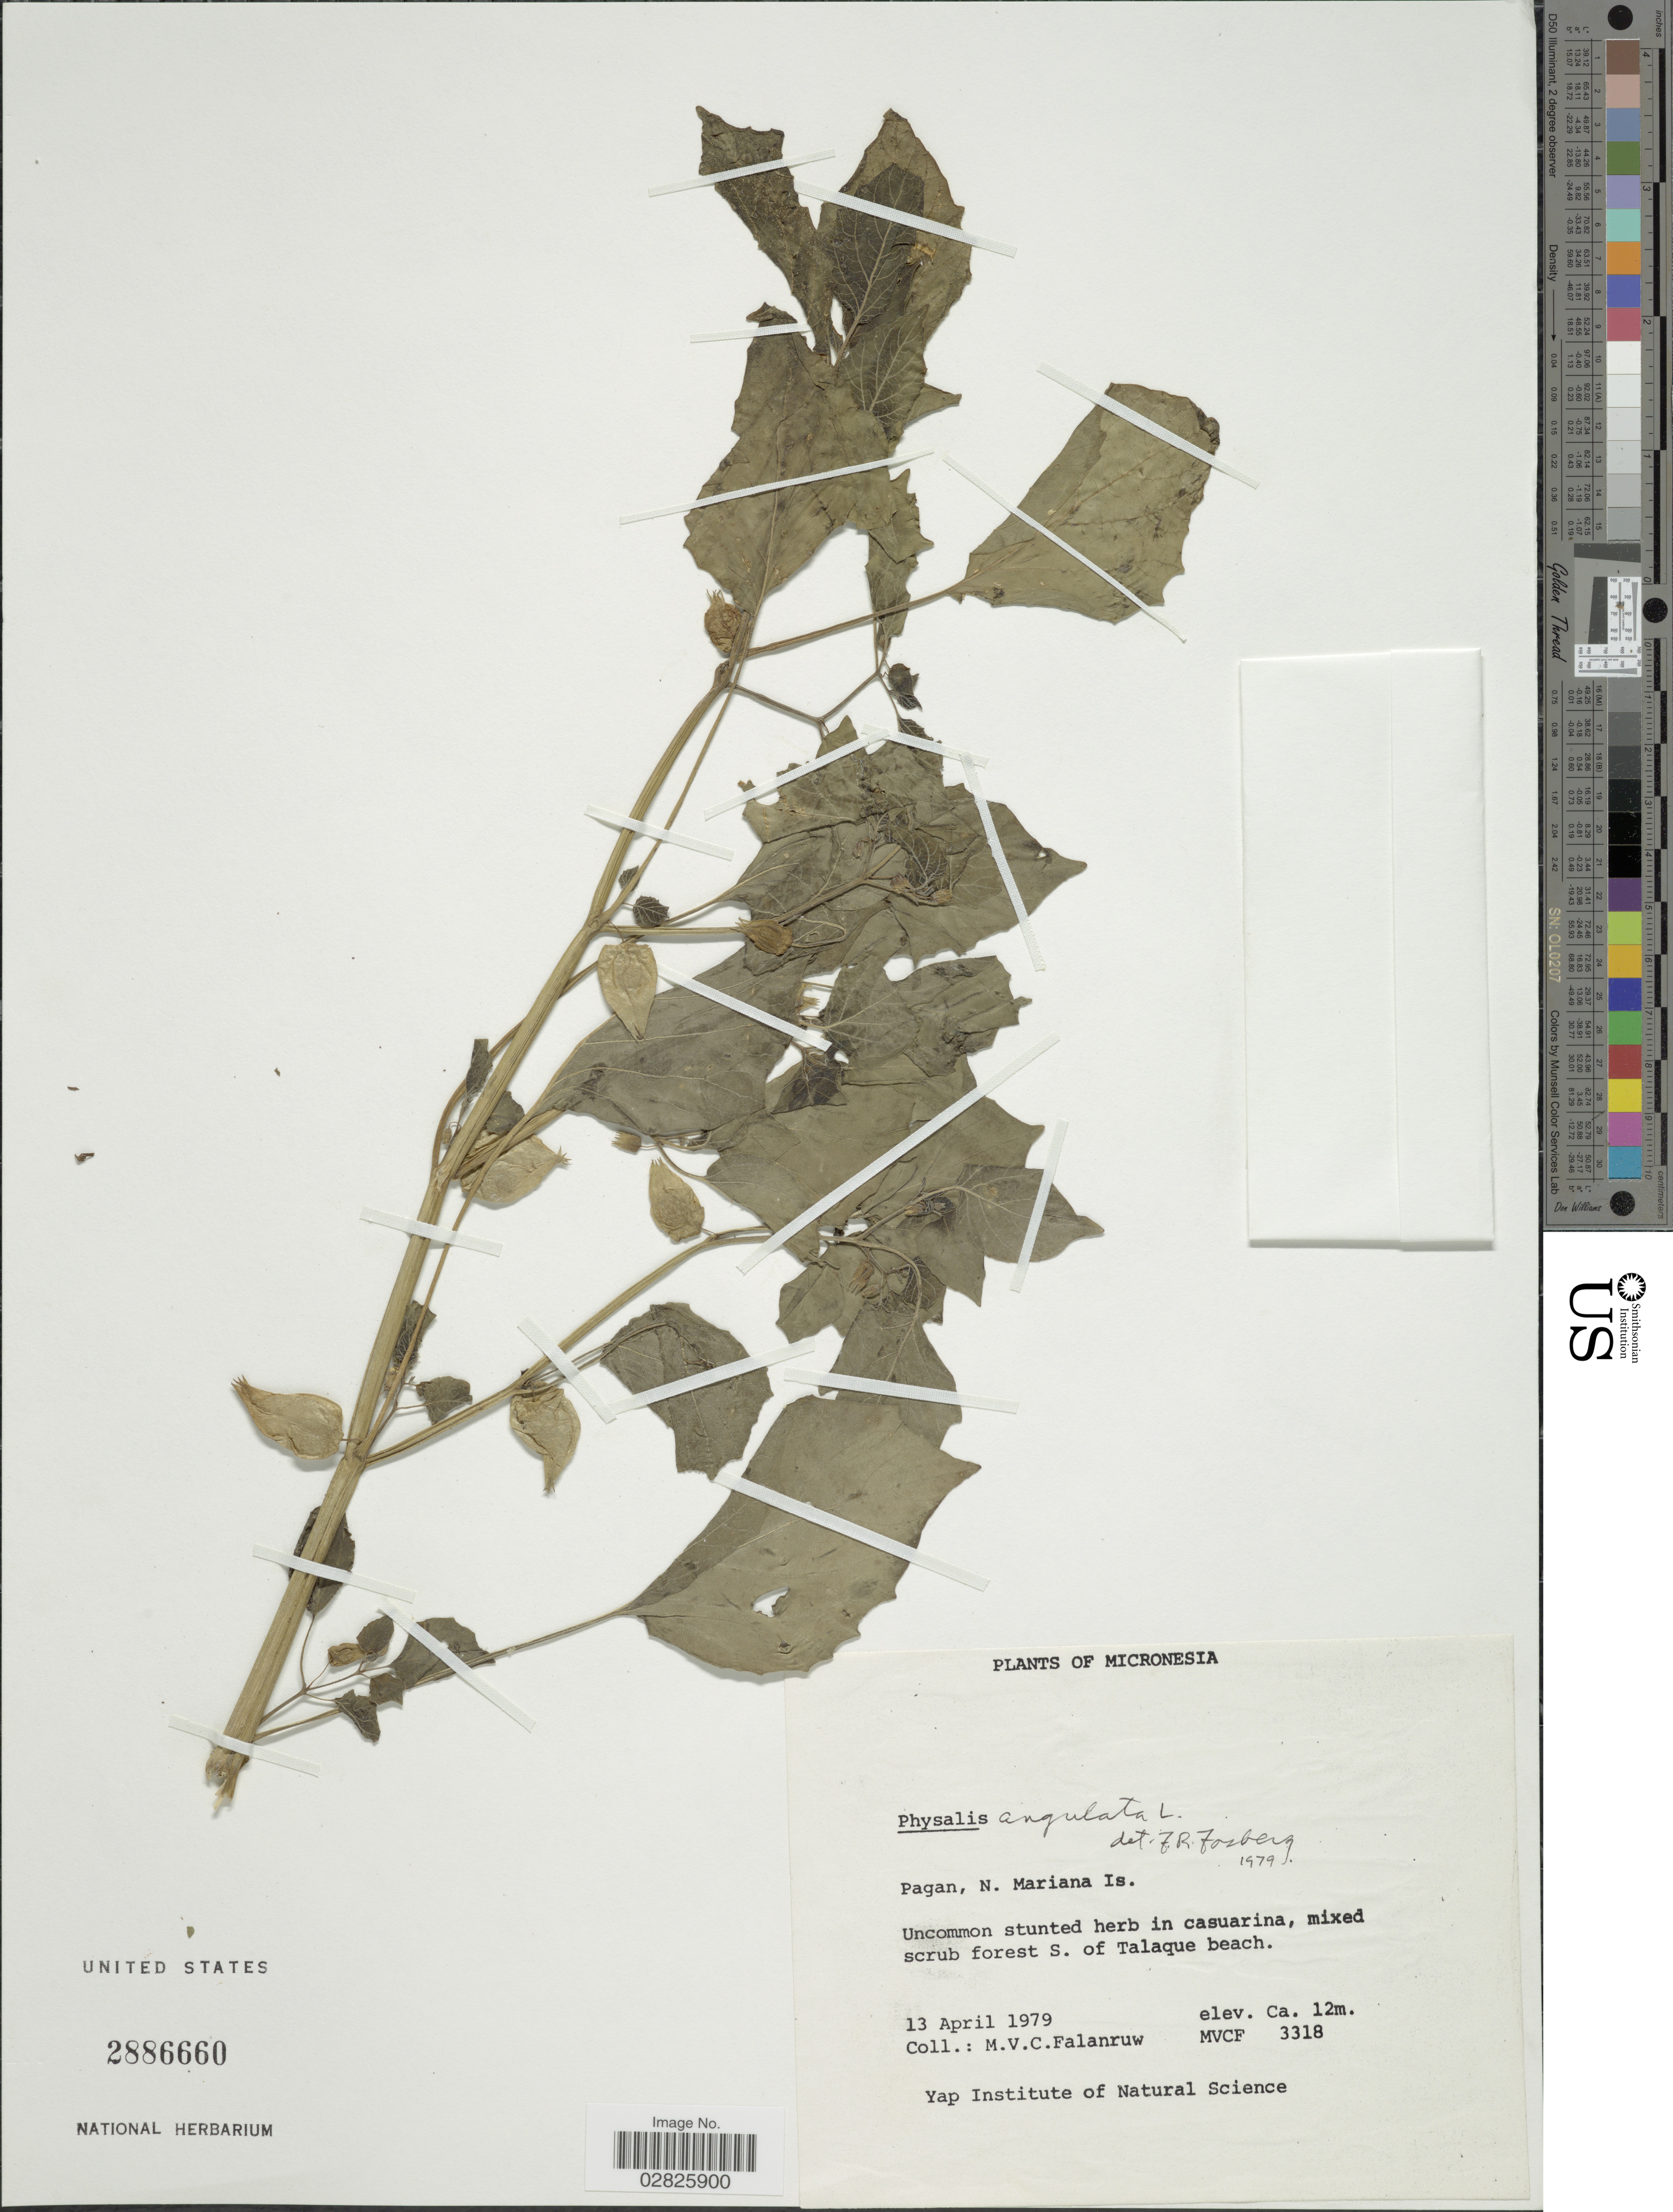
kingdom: Plantae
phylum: Tracheophyta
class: Magnoliopsida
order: Solanales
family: Solanaceae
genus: Physalis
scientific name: Physalis angulata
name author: L.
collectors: M. V. Falanruw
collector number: MVCF3318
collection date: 1979-04-13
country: Northern Mariana Islands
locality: Micronesia. Pagan, Mariana Is. Mixed scrub forest S. of Talaque beach.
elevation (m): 12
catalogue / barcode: US 2886660